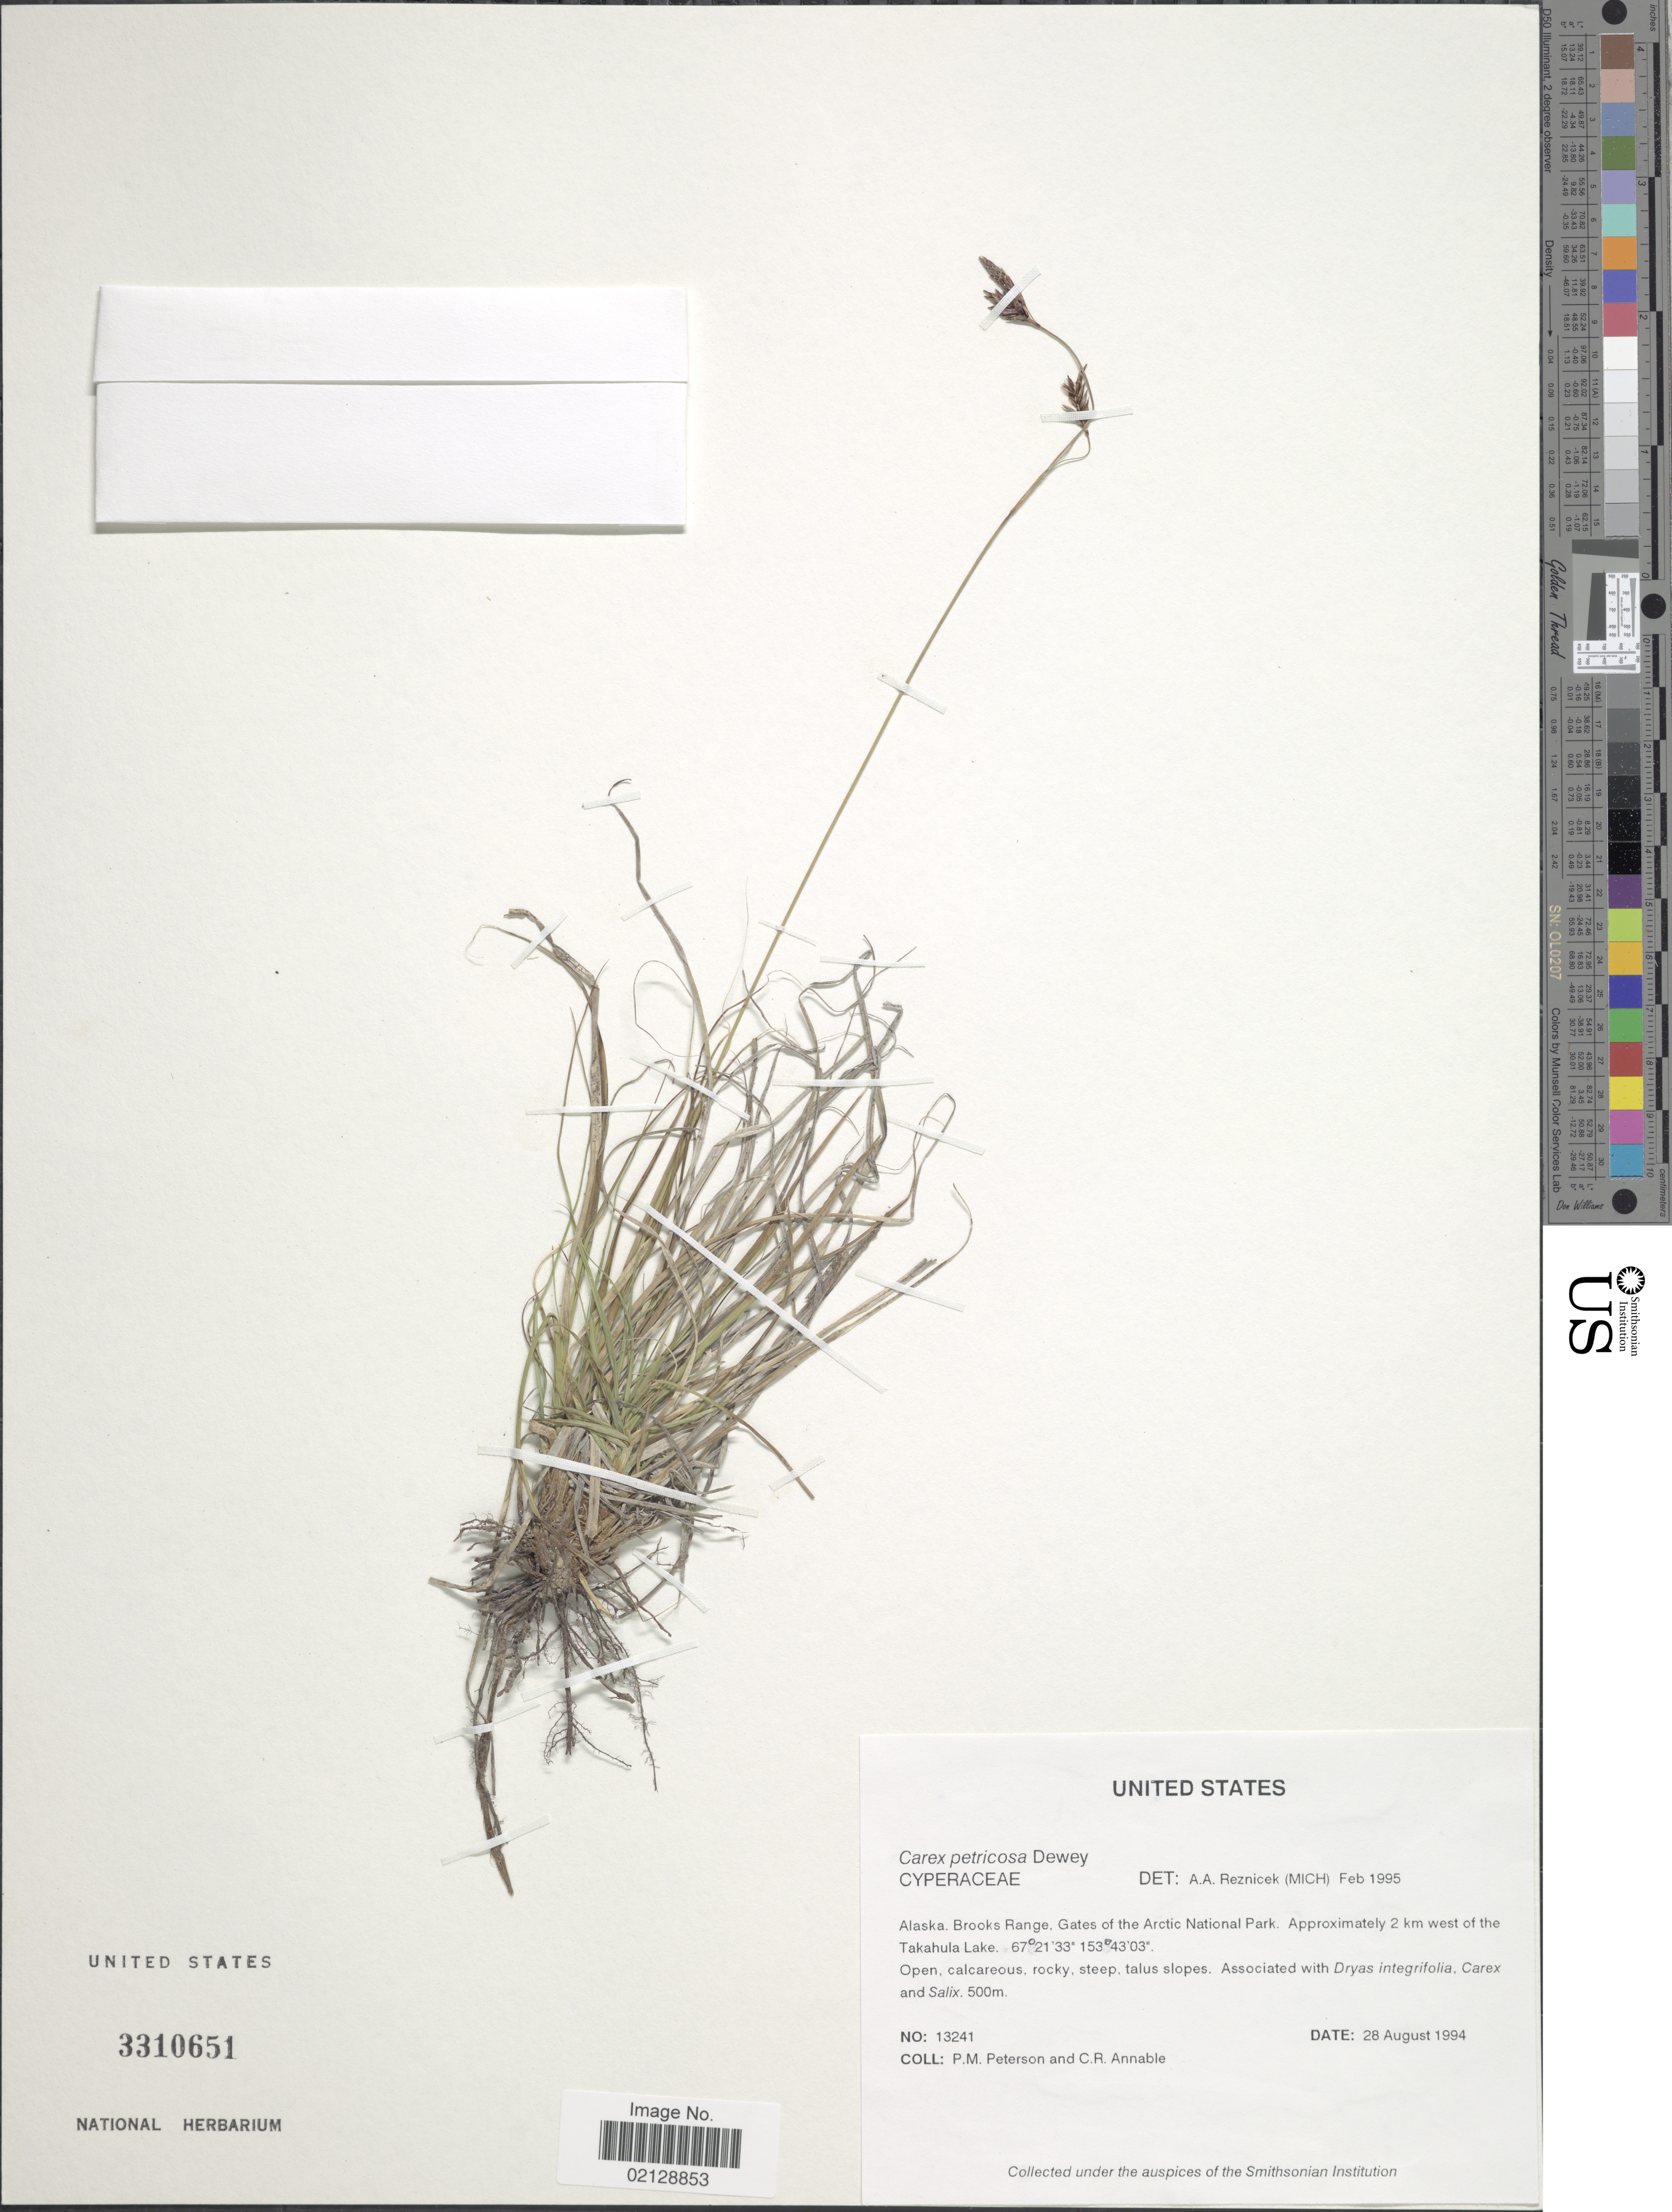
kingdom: Plantae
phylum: Tracheophyta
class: Liliopsida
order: Poales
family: Cyperaceae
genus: Carex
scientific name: Carex petricosa var. petricosa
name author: Dewey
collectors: P. M. Peterson & C. R. Annable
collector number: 13241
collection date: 1994-08-28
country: United States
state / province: Alaska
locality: Brooks Range, Gates of the Arctic National Park, Approximately 2 km west of the Takahula Lake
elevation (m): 500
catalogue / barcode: US 3310651